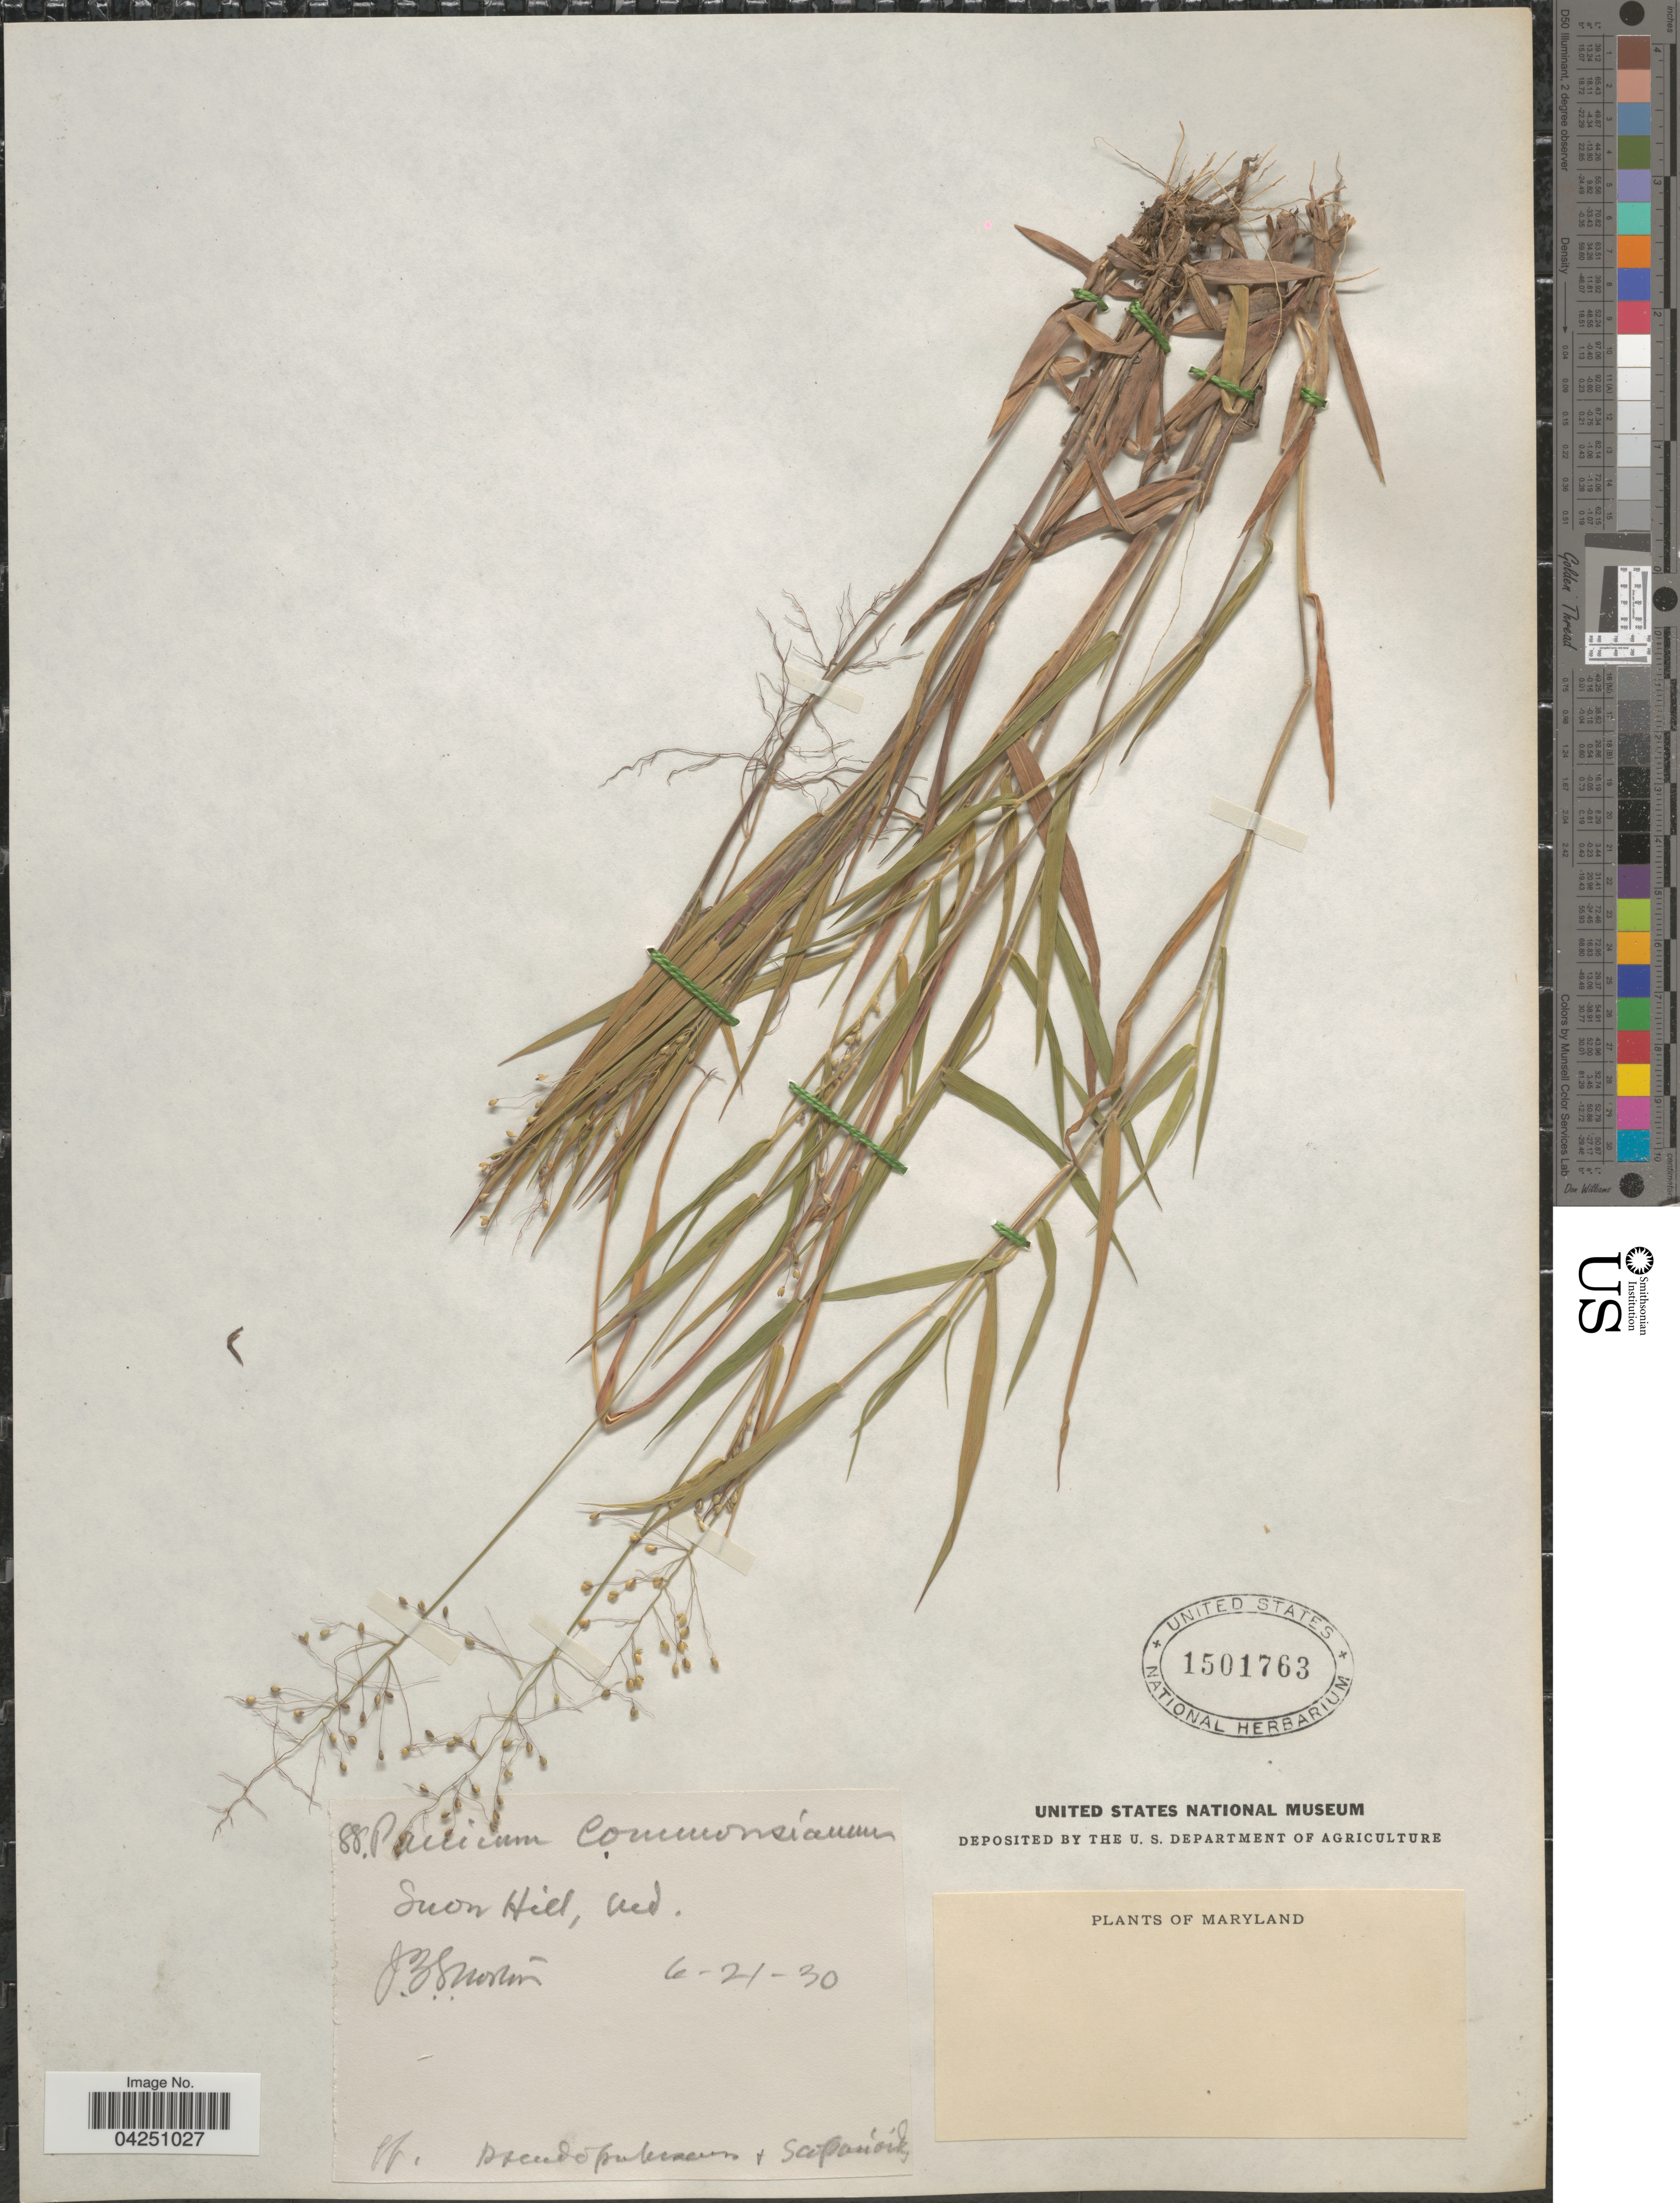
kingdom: Plantae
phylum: Tracheophyta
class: Liliopsida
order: Poales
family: Poaceae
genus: Dichanthelium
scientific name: Dichanthelium acuminatum var. acuminatum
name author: (Sw.) Gould & C.A. Clark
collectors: J. B. S. Norton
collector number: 88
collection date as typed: Transcribed d/m/y: 21/6/30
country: United States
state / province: Maryland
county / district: Worcester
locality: Snow Hill.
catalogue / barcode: US 1501763